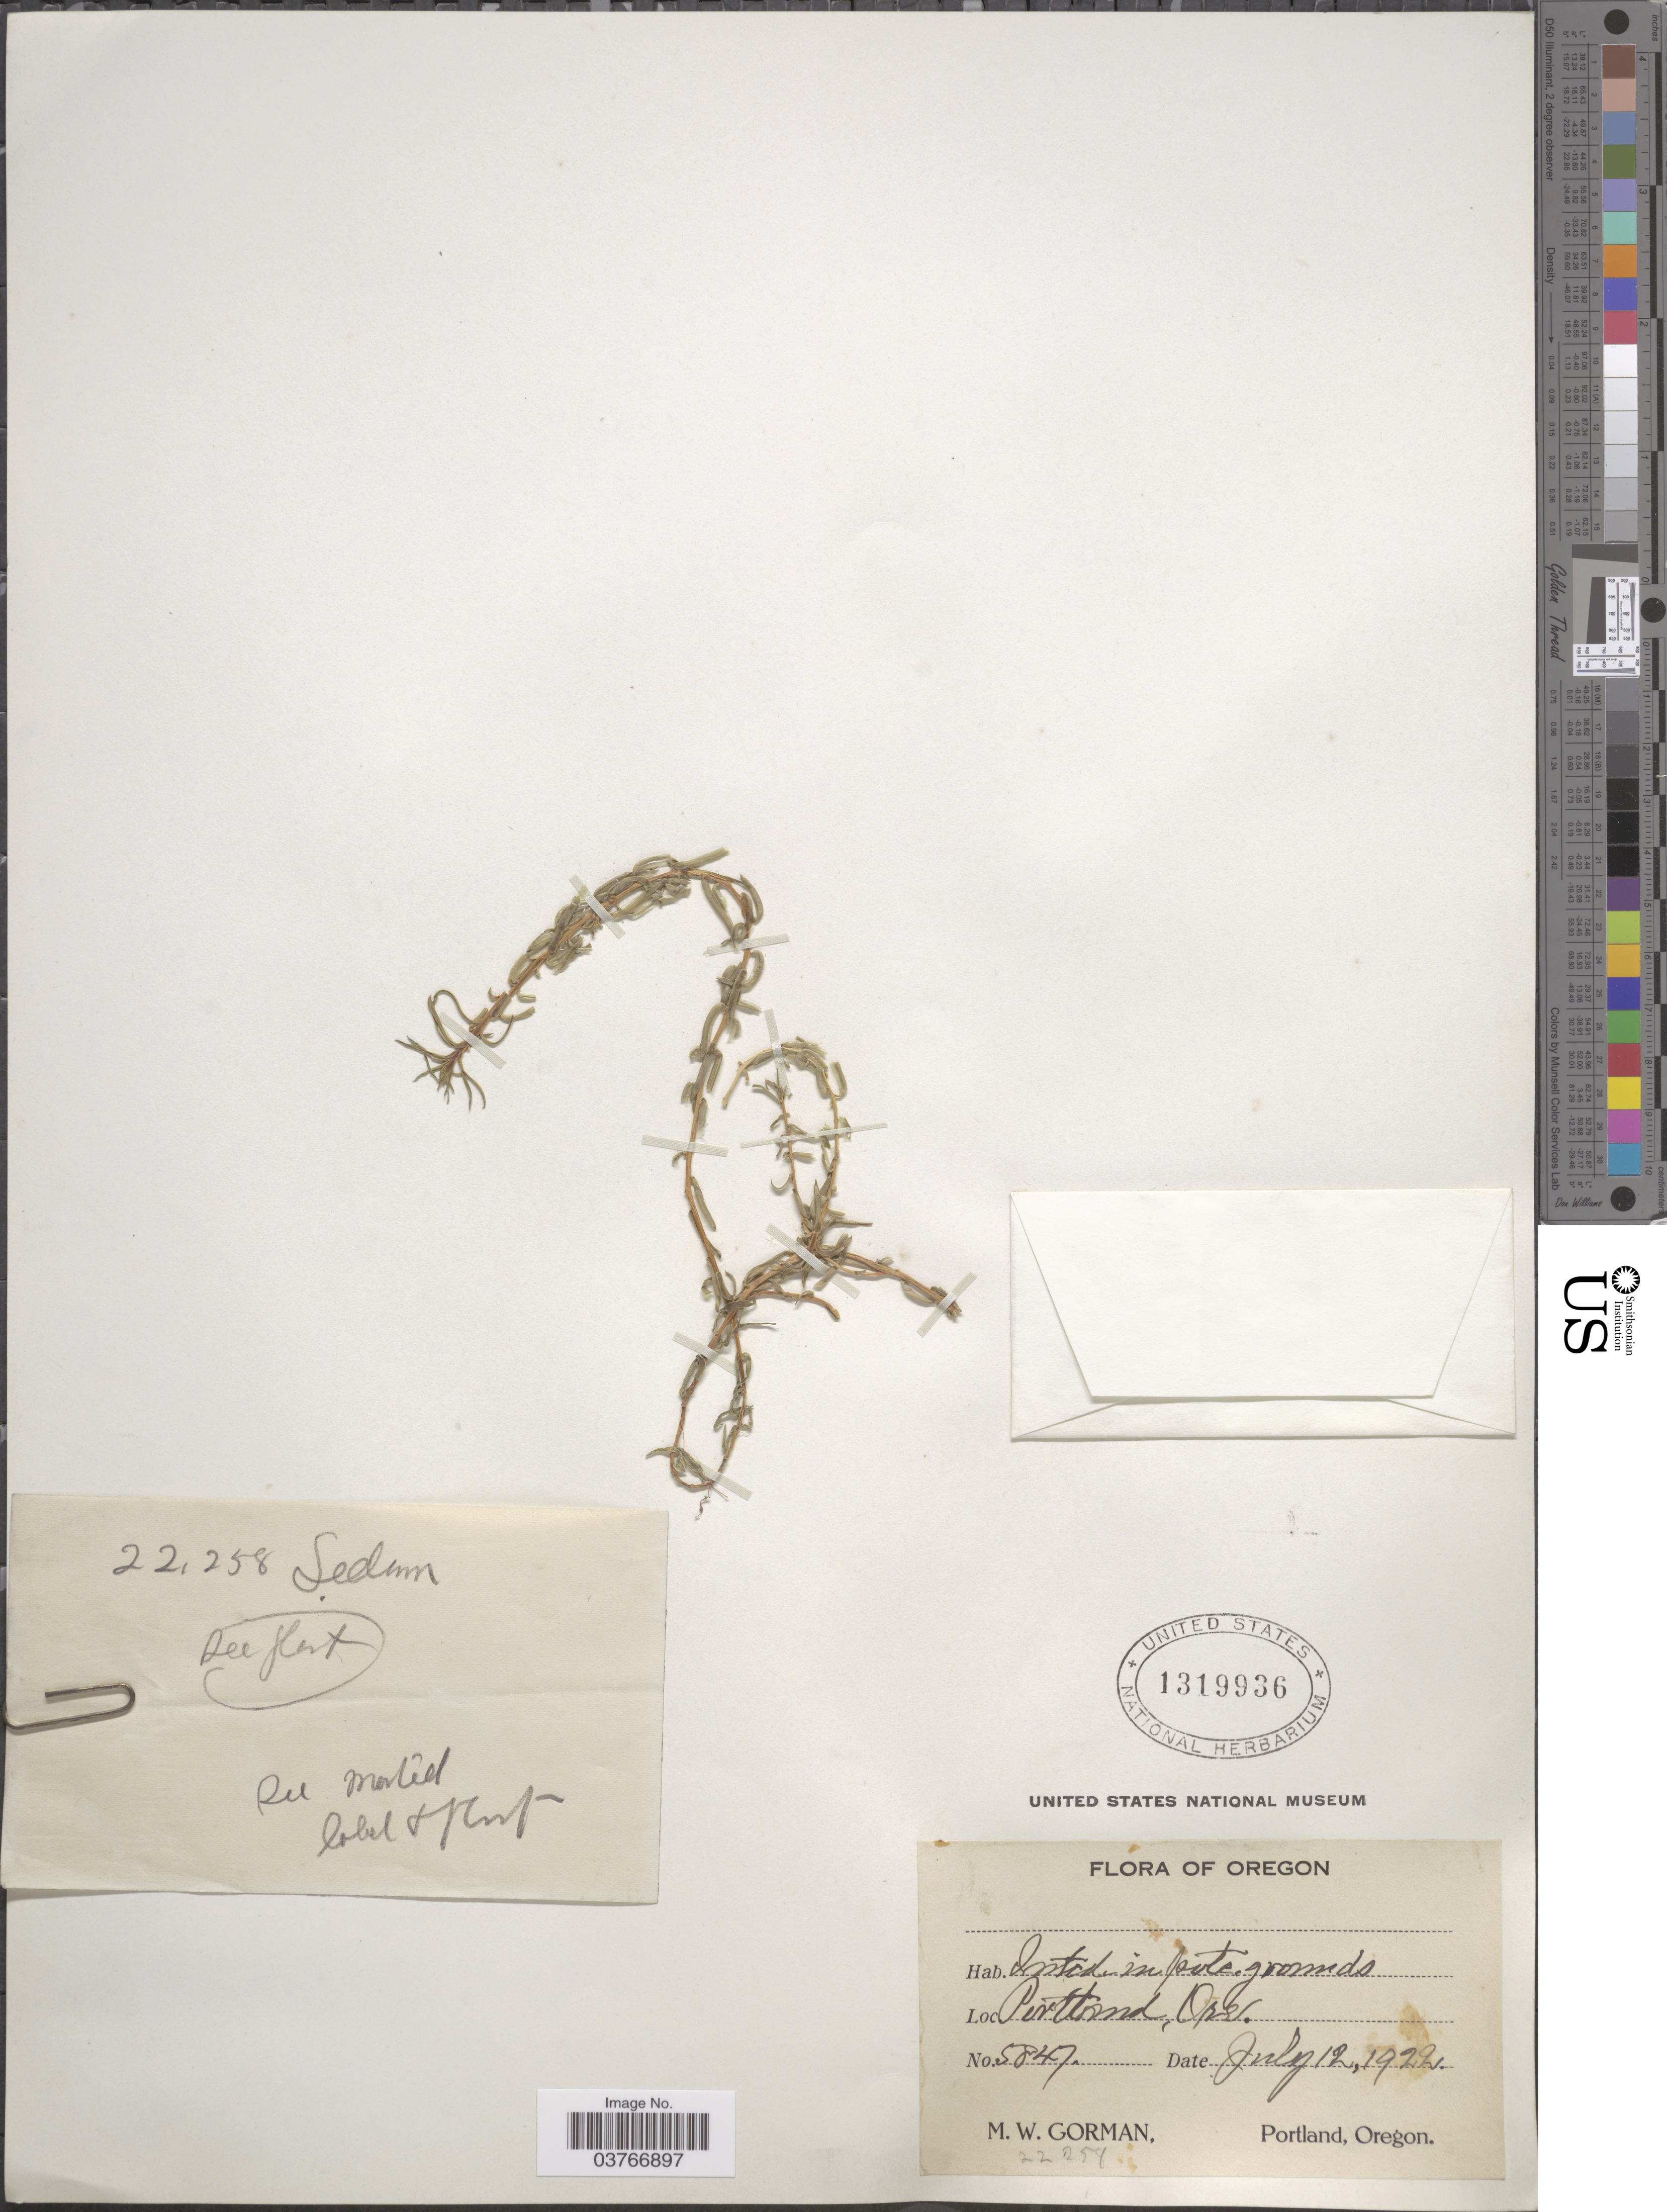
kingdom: Plantae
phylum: Tracheophyta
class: Magnoliopsida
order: Saxifragales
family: Crassulaceae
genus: Sedum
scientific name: Sedum sp.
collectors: M. W. Gorman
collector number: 5847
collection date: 1922-07-12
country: United States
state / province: Oregon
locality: Portland.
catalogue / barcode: US 1319936